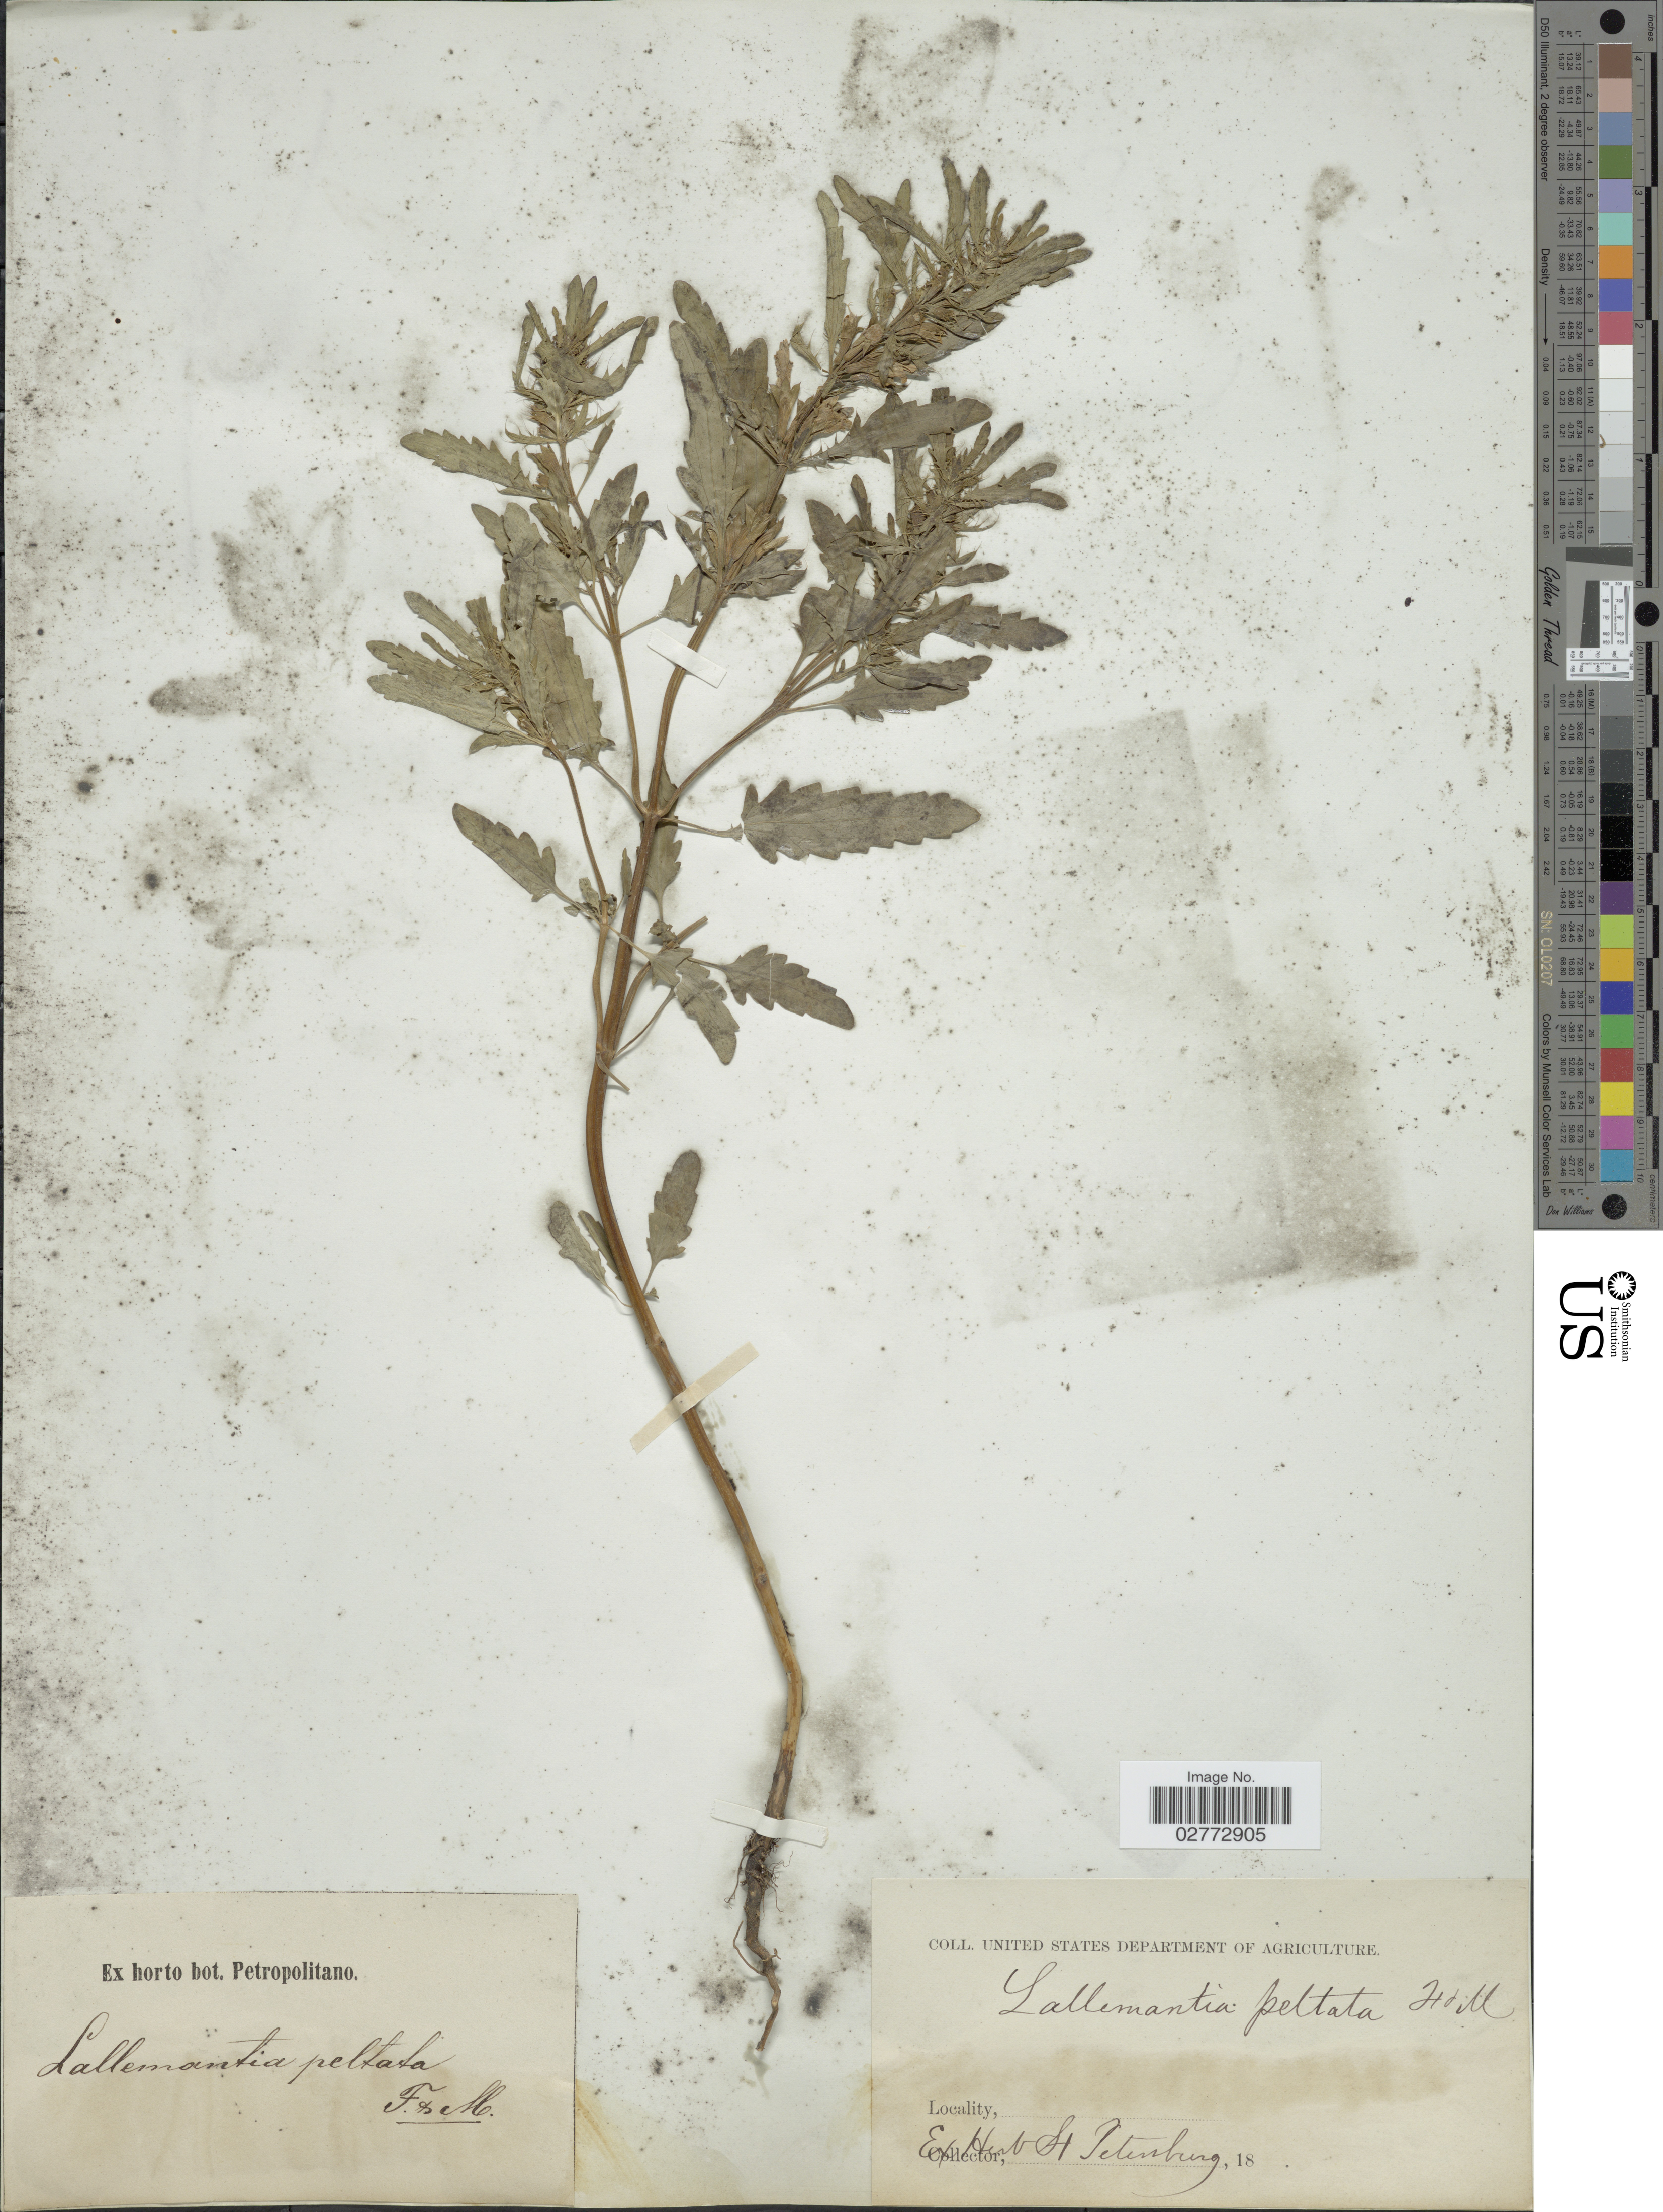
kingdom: Plantae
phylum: Tracheophyta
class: Magnoliopsida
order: Lamiales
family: Lamiaceae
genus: Lallemantia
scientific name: Lallemantia peltata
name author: (L.) Fisch. & C.A. Mey.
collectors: ex Horto Bot. Petropolitano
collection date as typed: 18